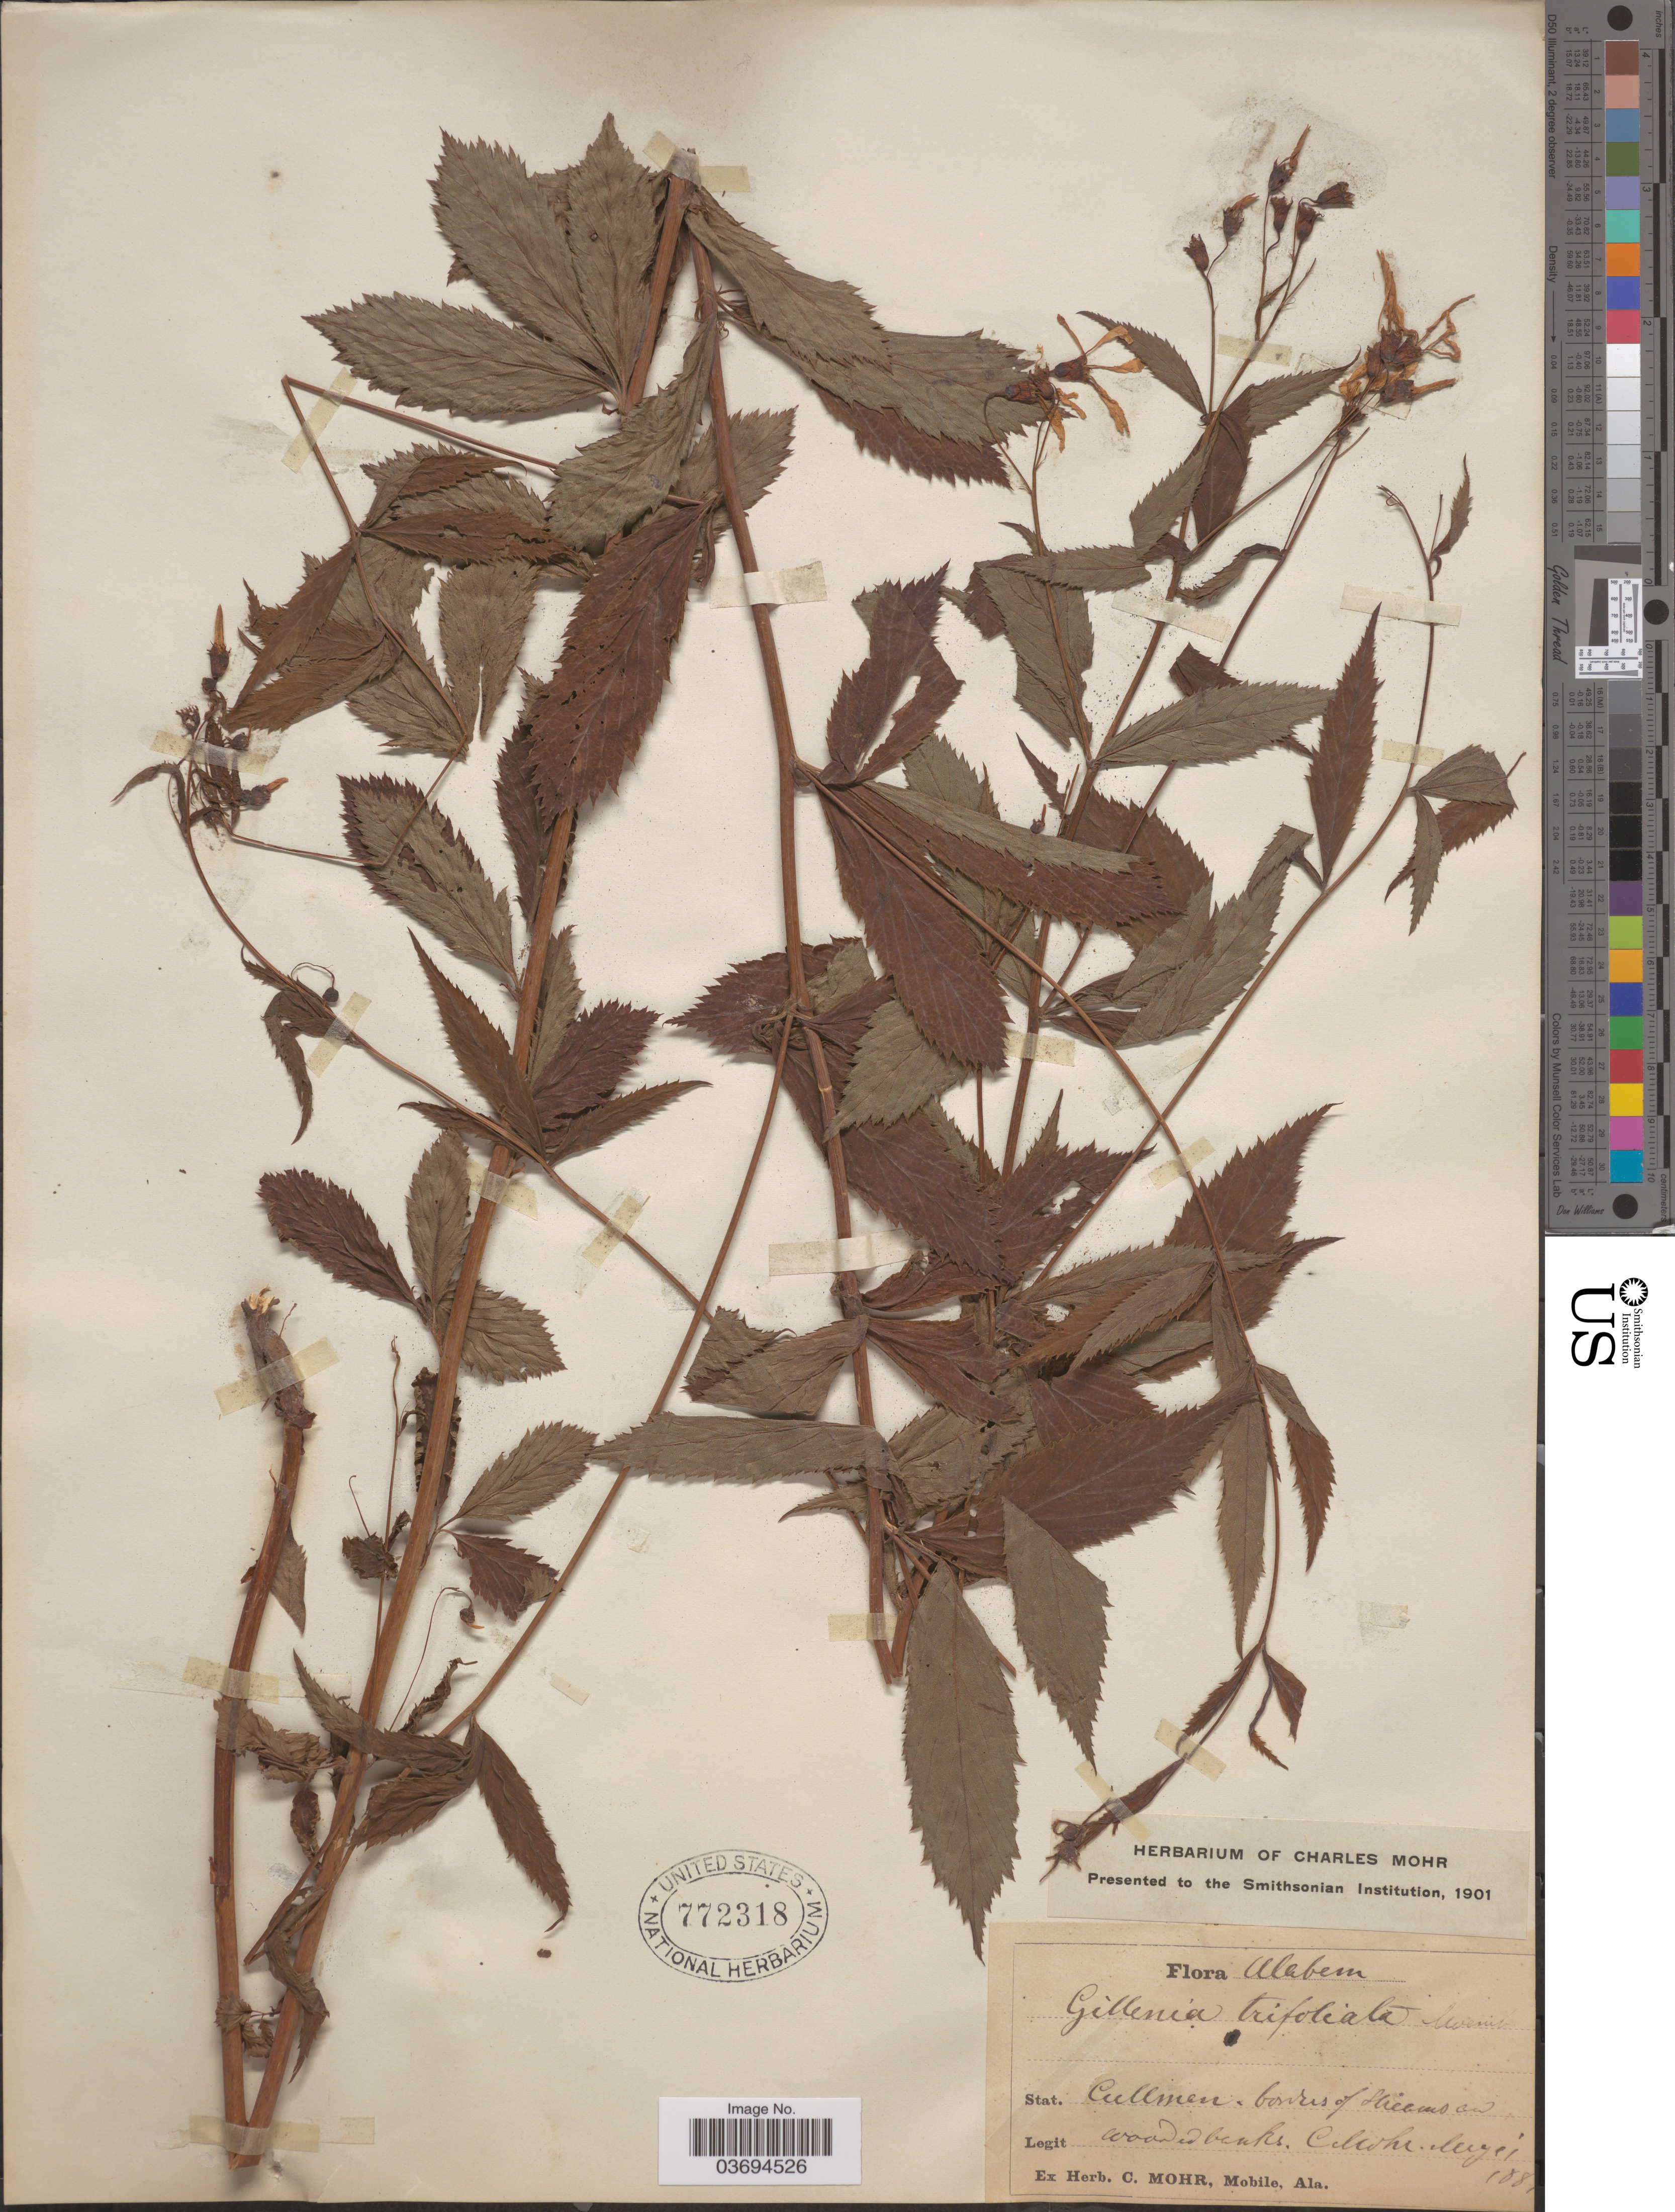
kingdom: Plantae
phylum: Tracheophyta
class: Magnoliopsida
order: Rosales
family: Rosaceae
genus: Gillenia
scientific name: Gillenia trifoliata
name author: (L.) Moench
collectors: Mohr, C. T. (herbarium)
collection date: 1881-05-01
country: United States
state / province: Alabama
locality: Stat. Cullman.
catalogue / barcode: US 772318